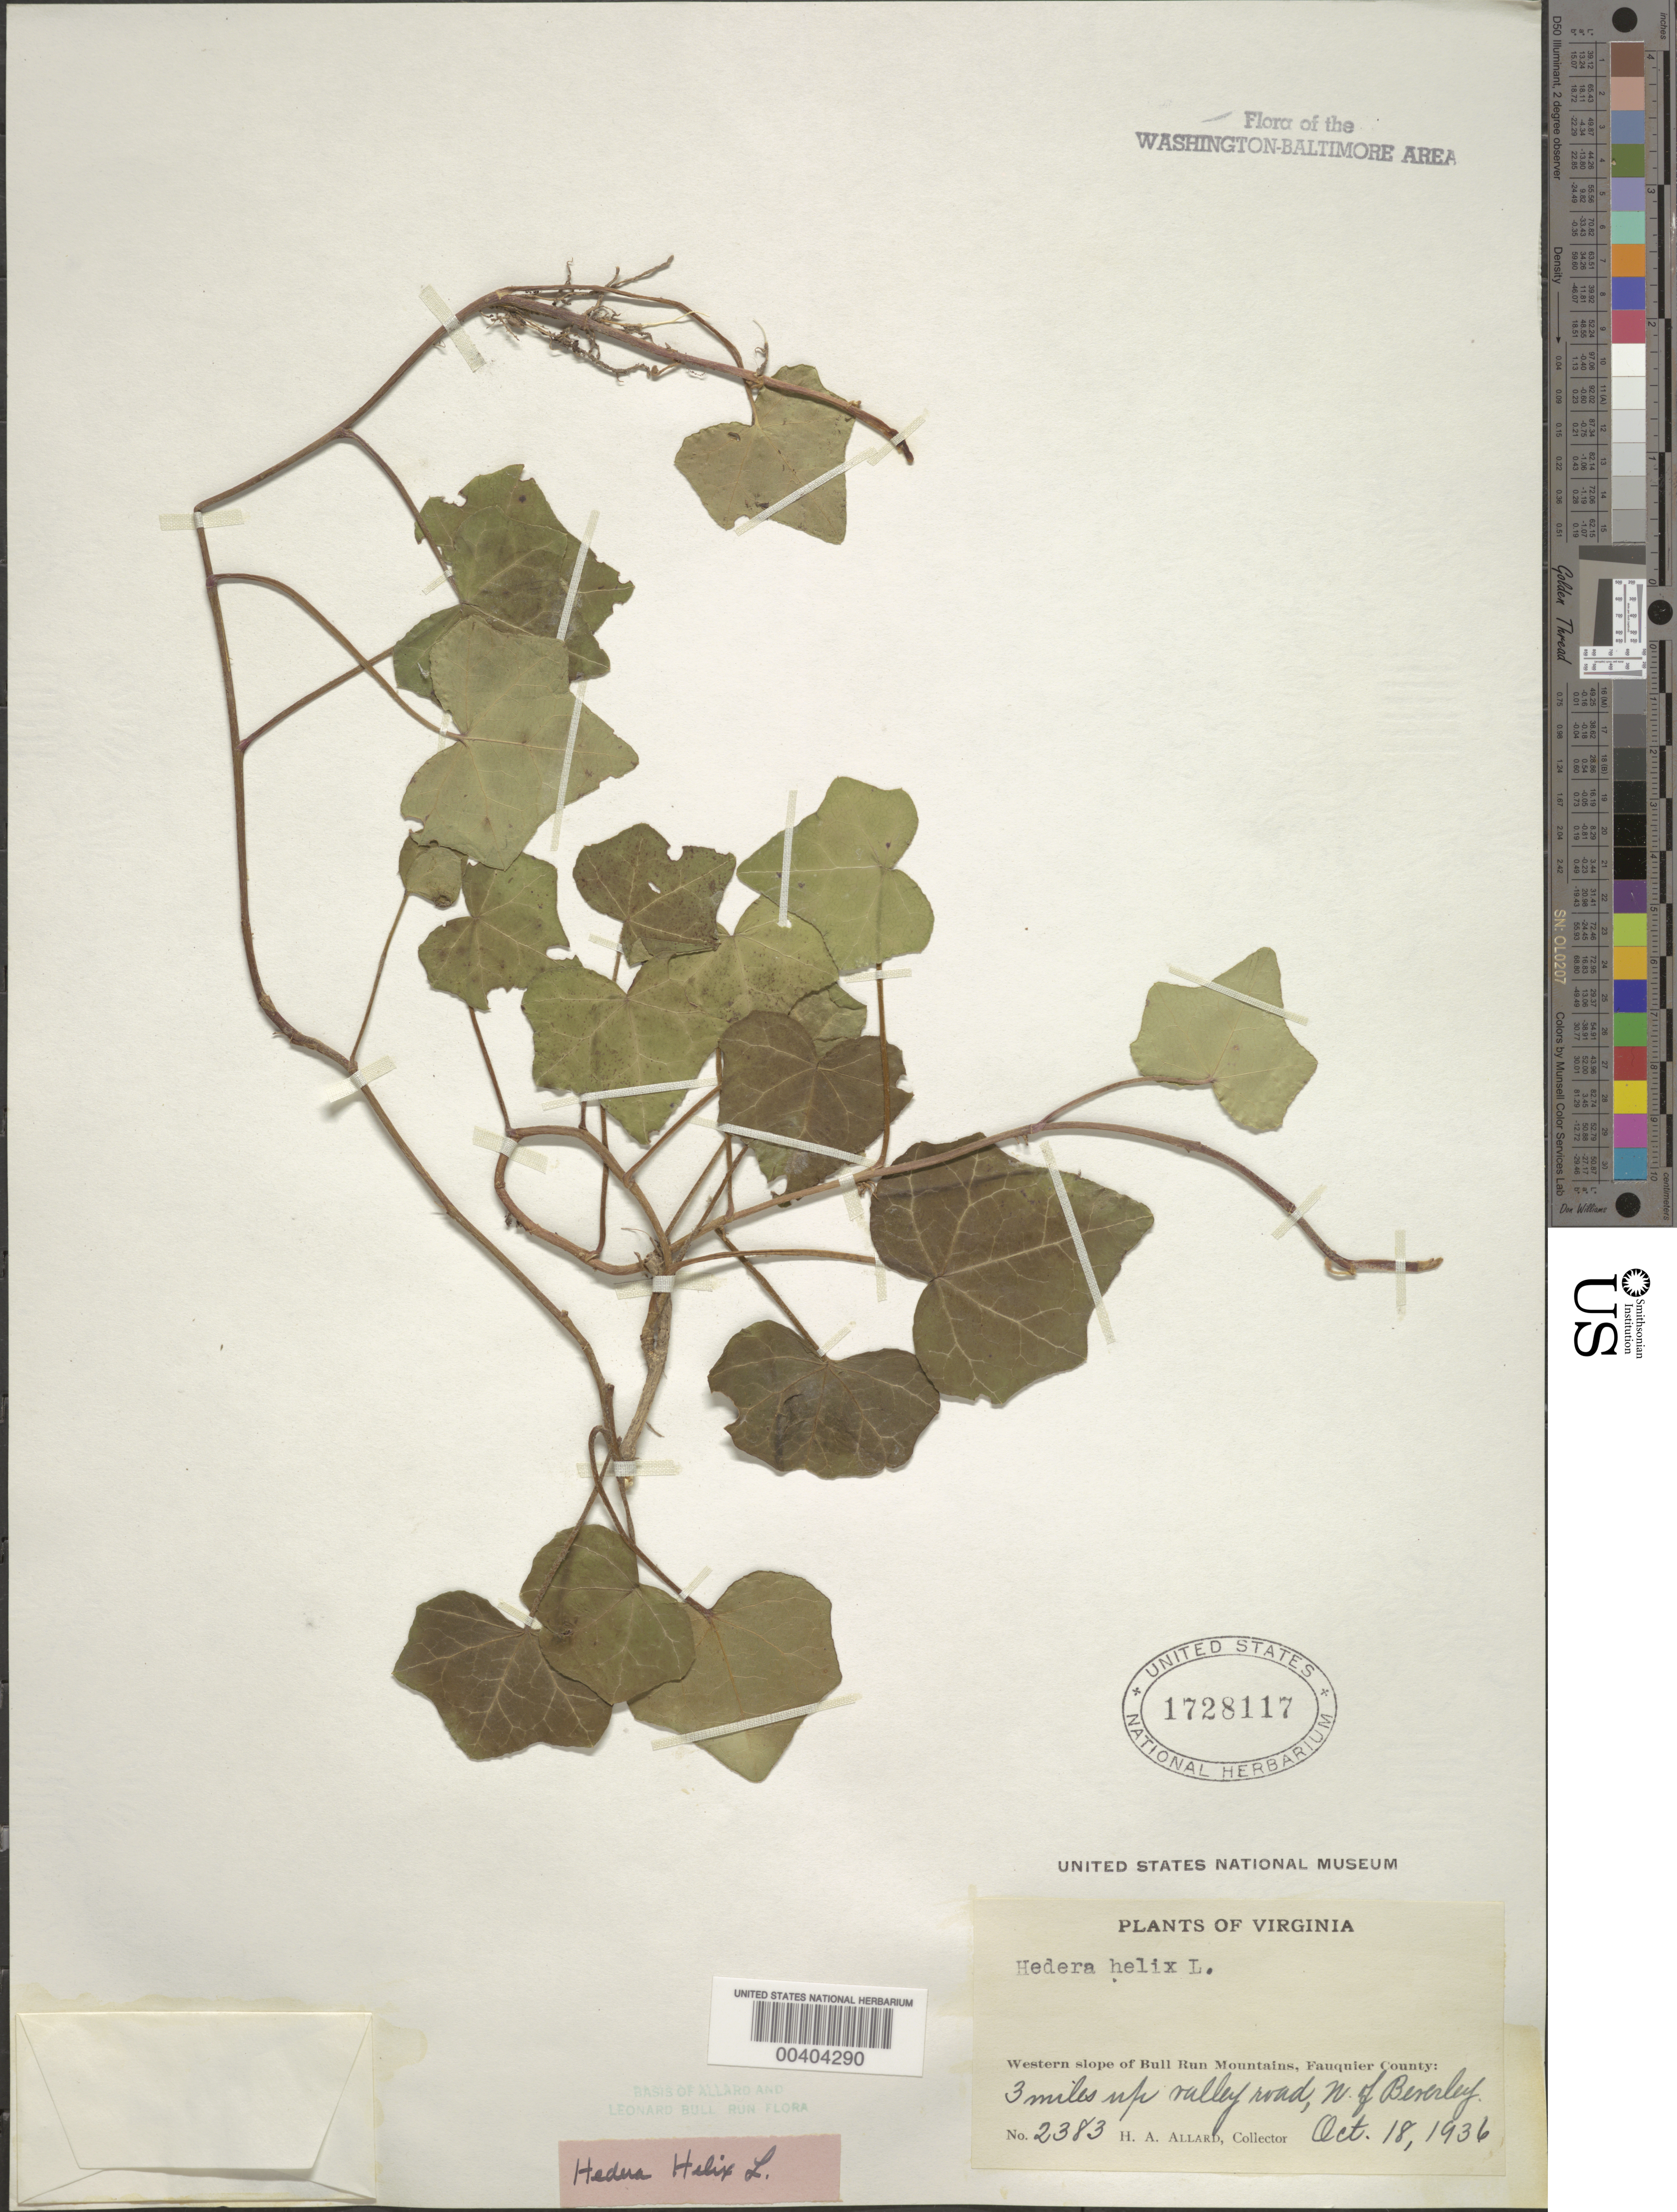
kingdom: Plantae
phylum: Tracheophyta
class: Magnoliopsida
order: Apiales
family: Araliaceae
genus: Hedera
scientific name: Hedera helix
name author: L.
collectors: H. A. Allard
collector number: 2383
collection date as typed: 18 Oct 1936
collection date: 1936-10-18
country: United States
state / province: Virginia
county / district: Fauquier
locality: North of Beverley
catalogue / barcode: US 1728117